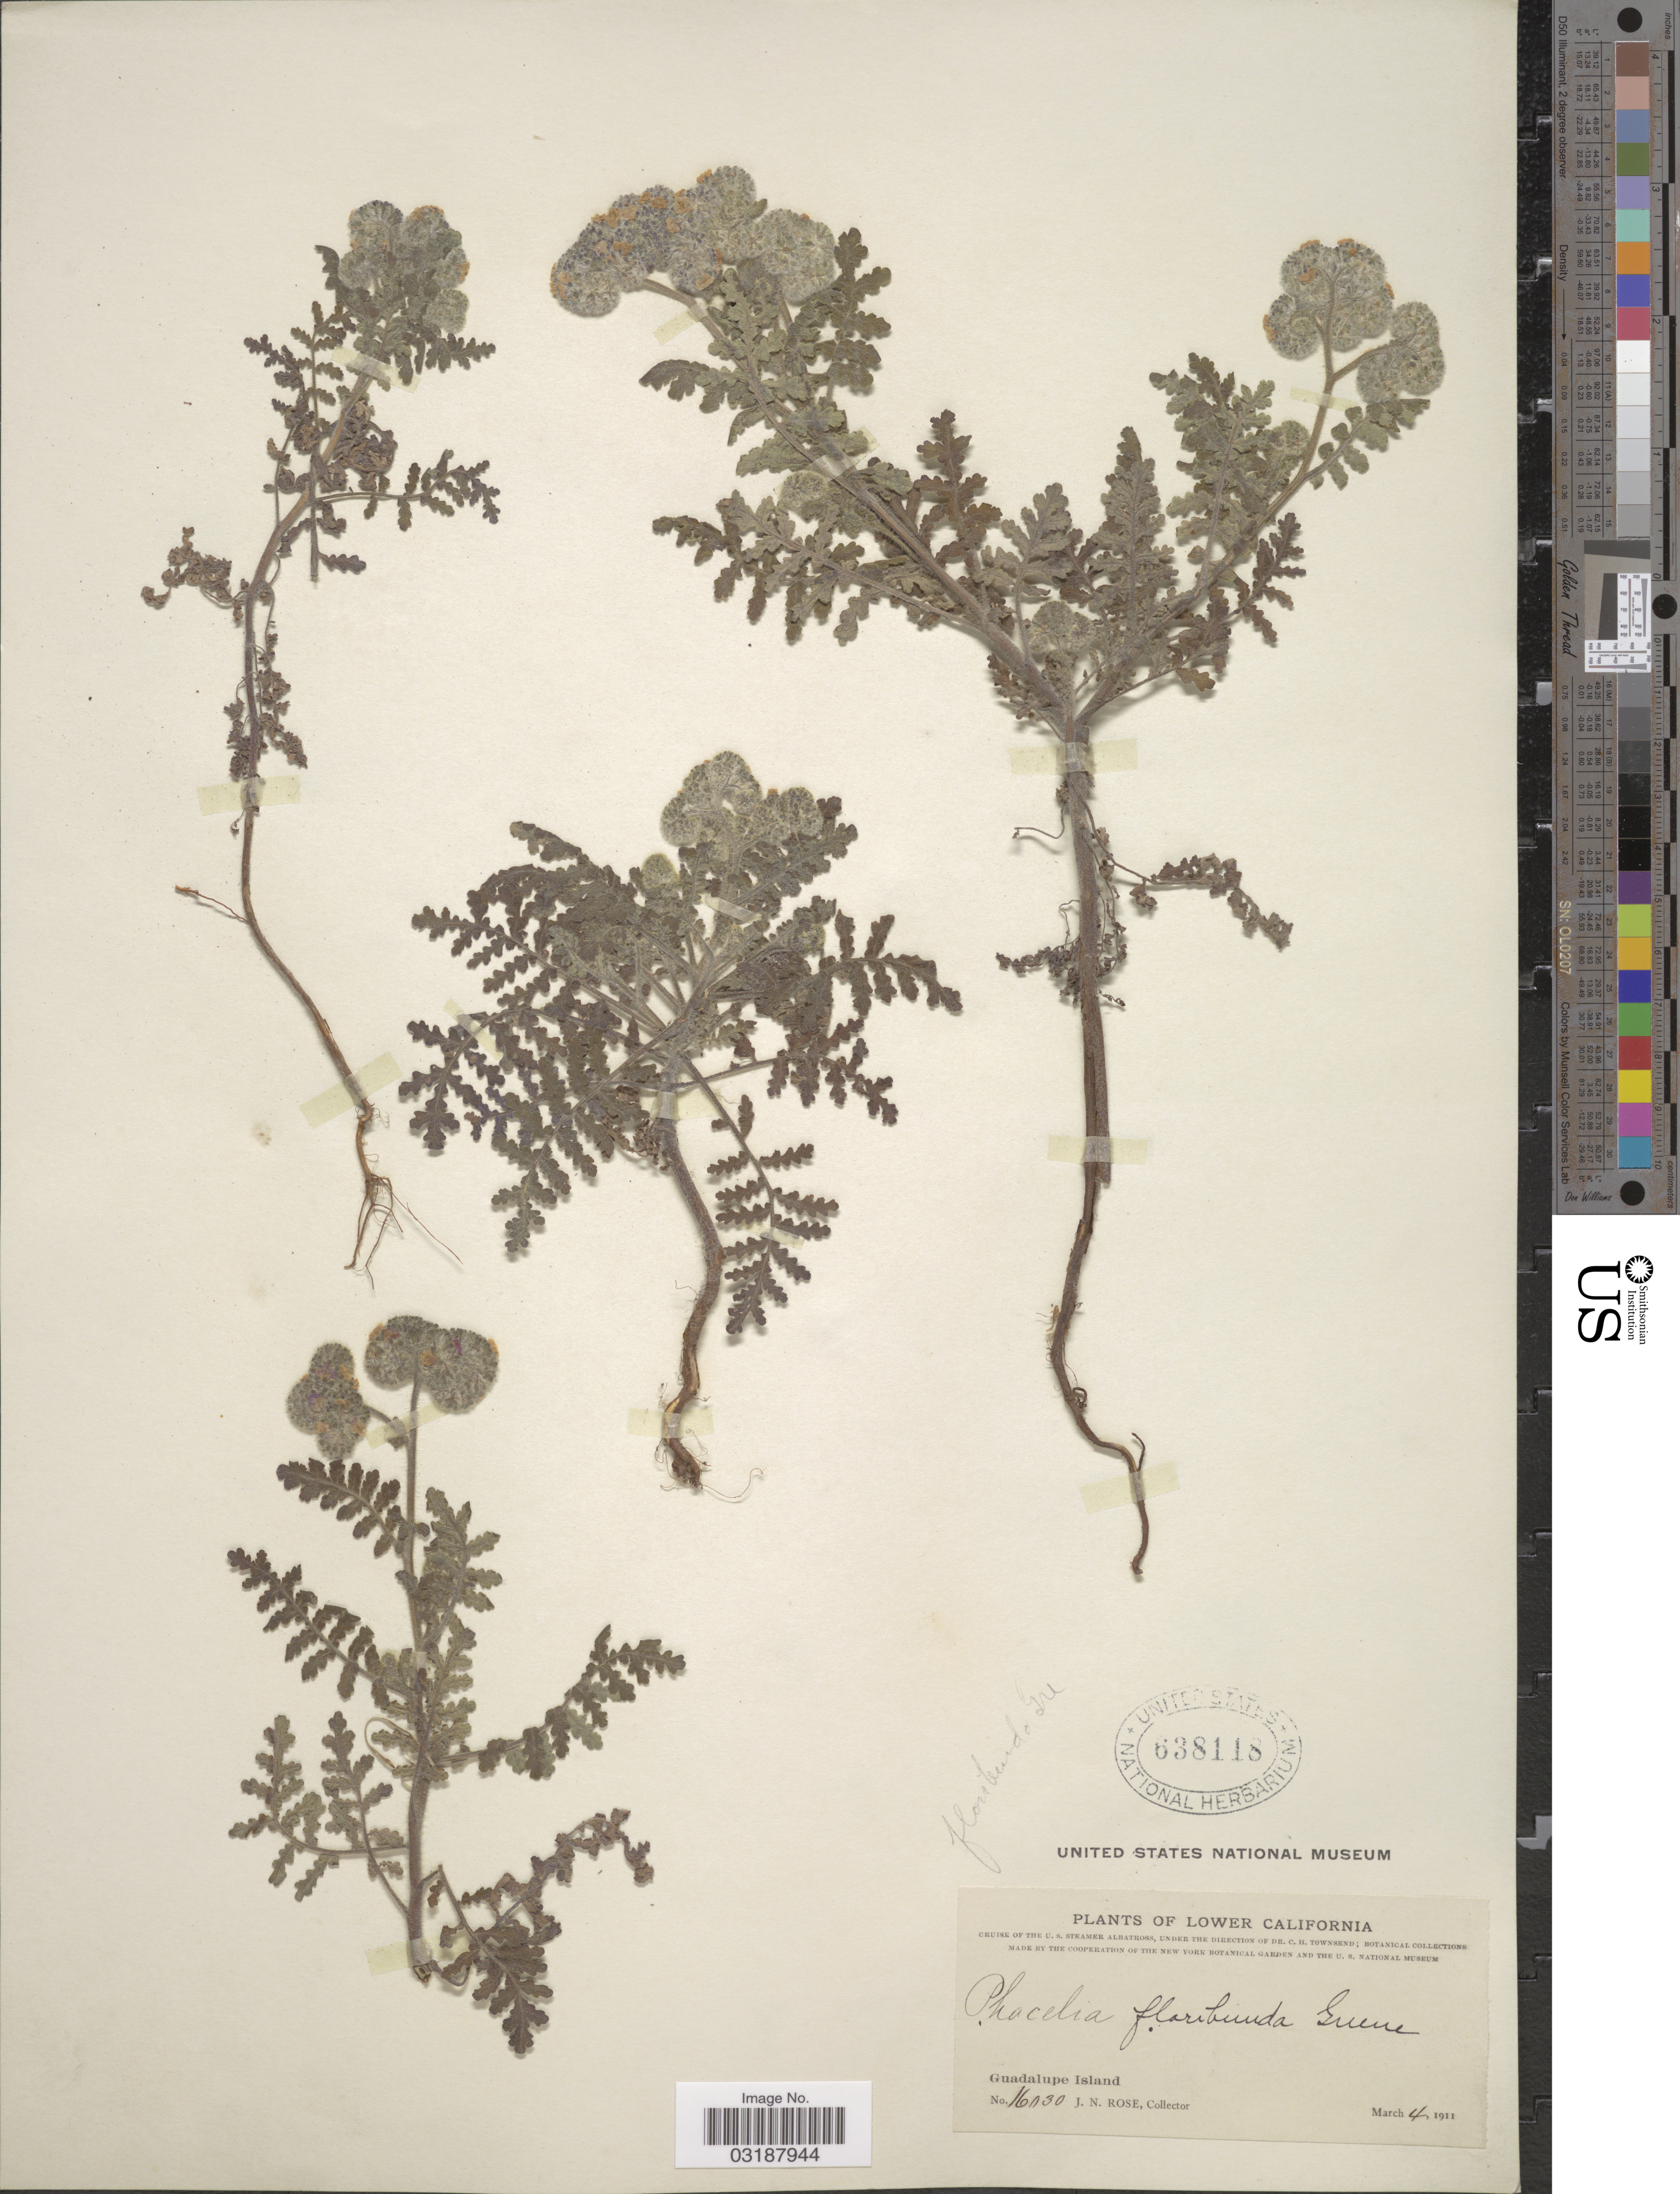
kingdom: Plantae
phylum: Tracheophyta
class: Magnoliopsida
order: Boraginales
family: Hydrophyllaceae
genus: Phacelia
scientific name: Phacelia floribunda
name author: Greene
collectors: J. N. Rose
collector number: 16030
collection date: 1911-03-04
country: Mexico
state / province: Baja California Norte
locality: Lower California, Guadalupe Island.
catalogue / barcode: US 638118